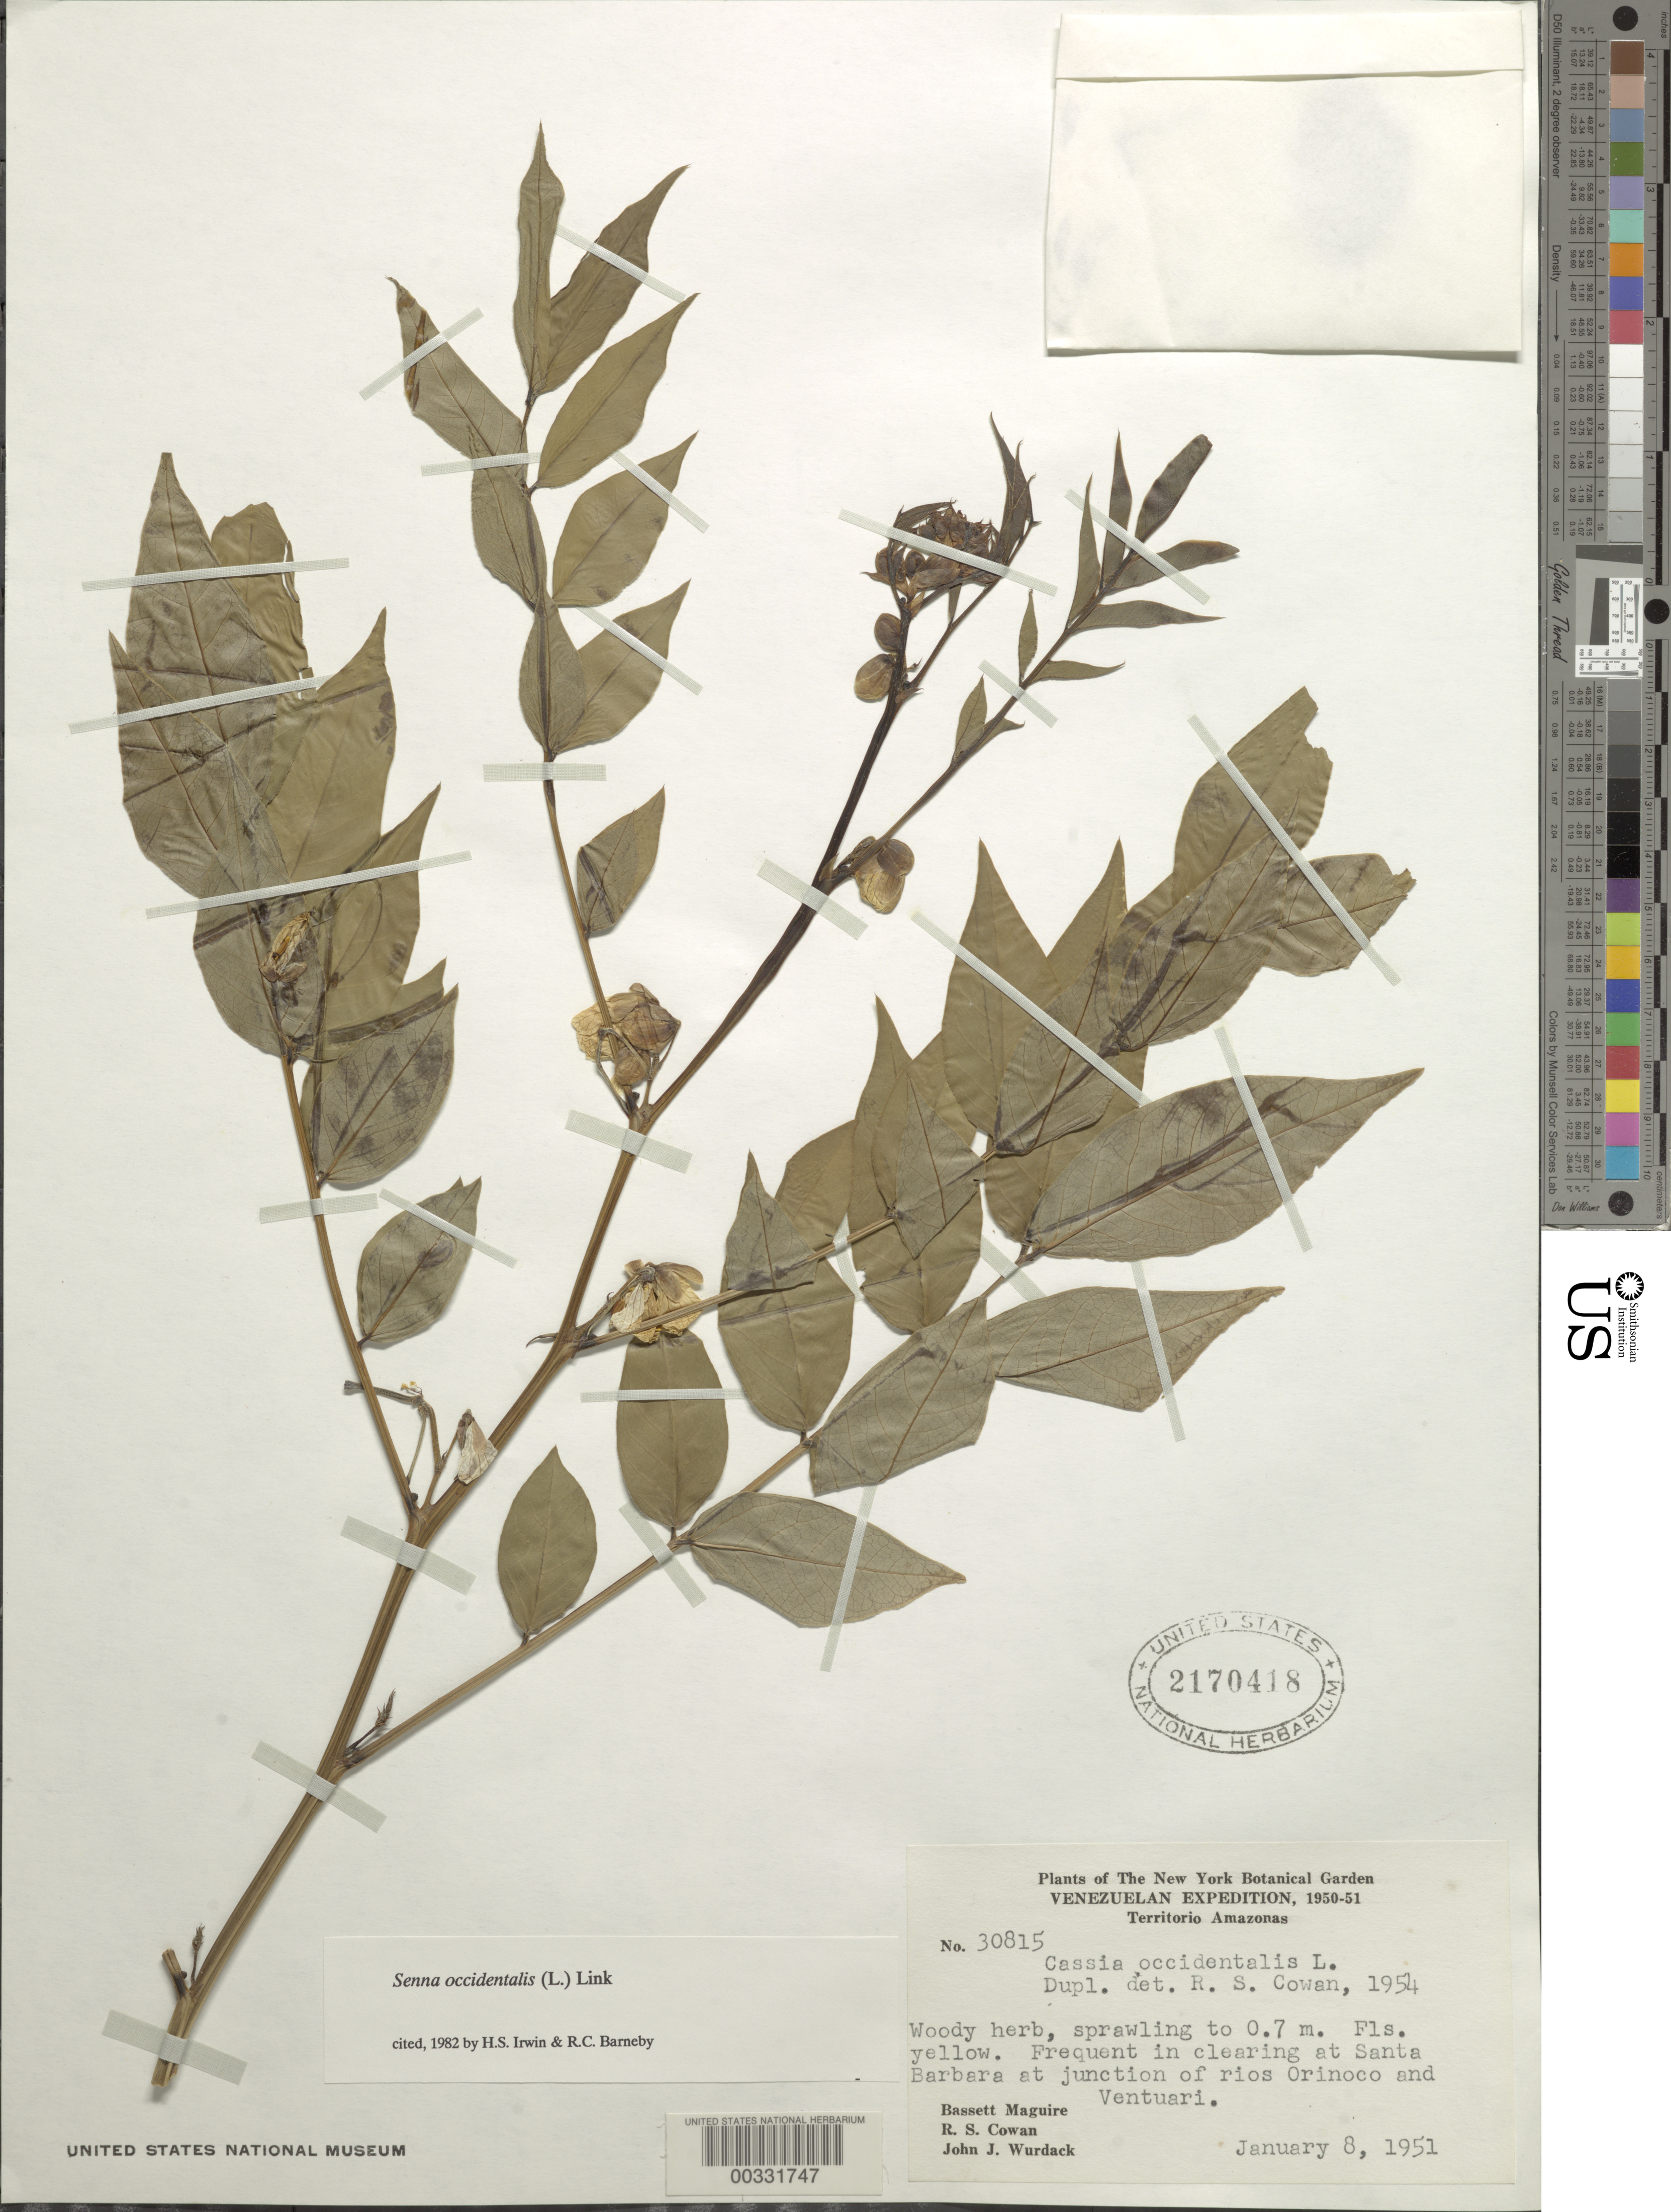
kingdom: Plantae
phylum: Tracheophyta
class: Magnoliopsida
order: Fabales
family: Fabaceae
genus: Senna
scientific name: Senna occidentalis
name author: (L.) Link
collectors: B. Maguire, R. S. Cowan & J. J. Wurdack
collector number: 30815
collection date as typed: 08 Jan 1951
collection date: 1951-01-08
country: Venezuela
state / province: Amazonas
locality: At Santa Barbara at junction of rios orinoco and ventuari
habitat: Clearing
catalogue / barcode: US 2170418